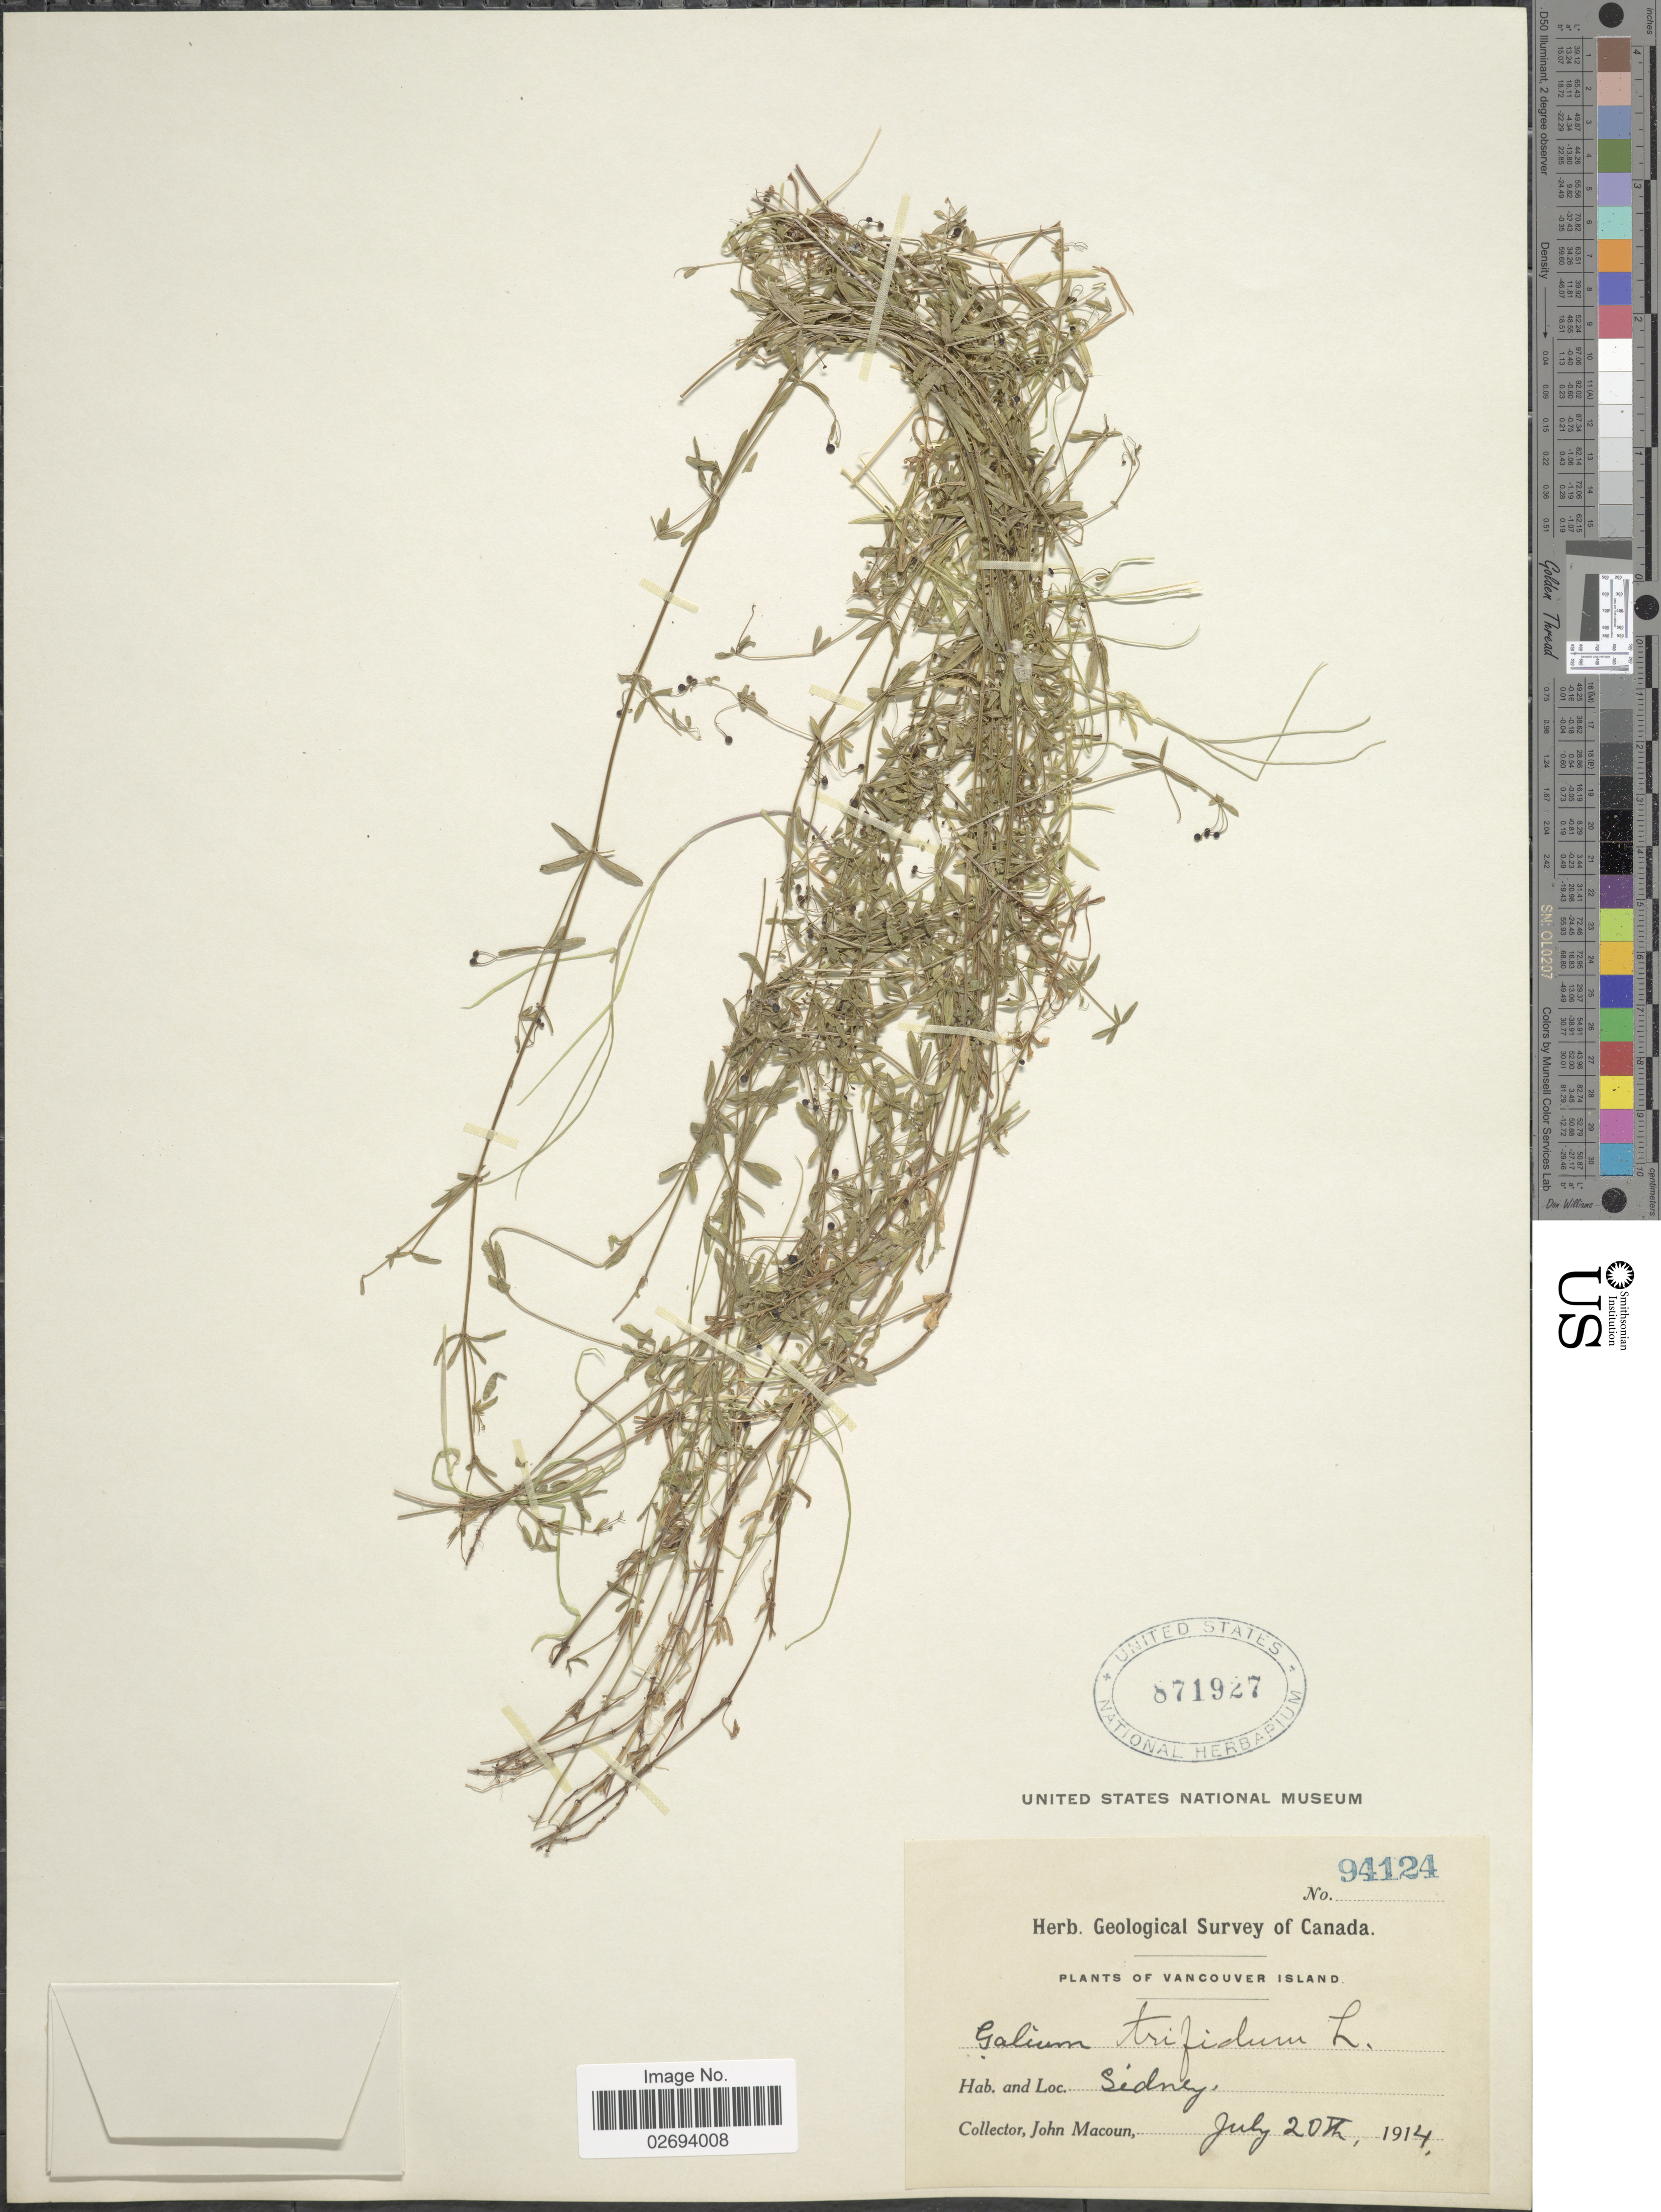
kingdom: Plantae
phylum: Tracheophyta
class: Magnoliopsida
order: Gentianales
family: Rubiaceae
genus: Galium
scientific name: Galium trifidum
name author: L.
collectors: J. Macoun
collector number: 94124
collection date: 1914-07-20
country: Canada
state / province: British Columbia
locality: Vancouver Island. Sidney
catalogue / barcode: US 871927